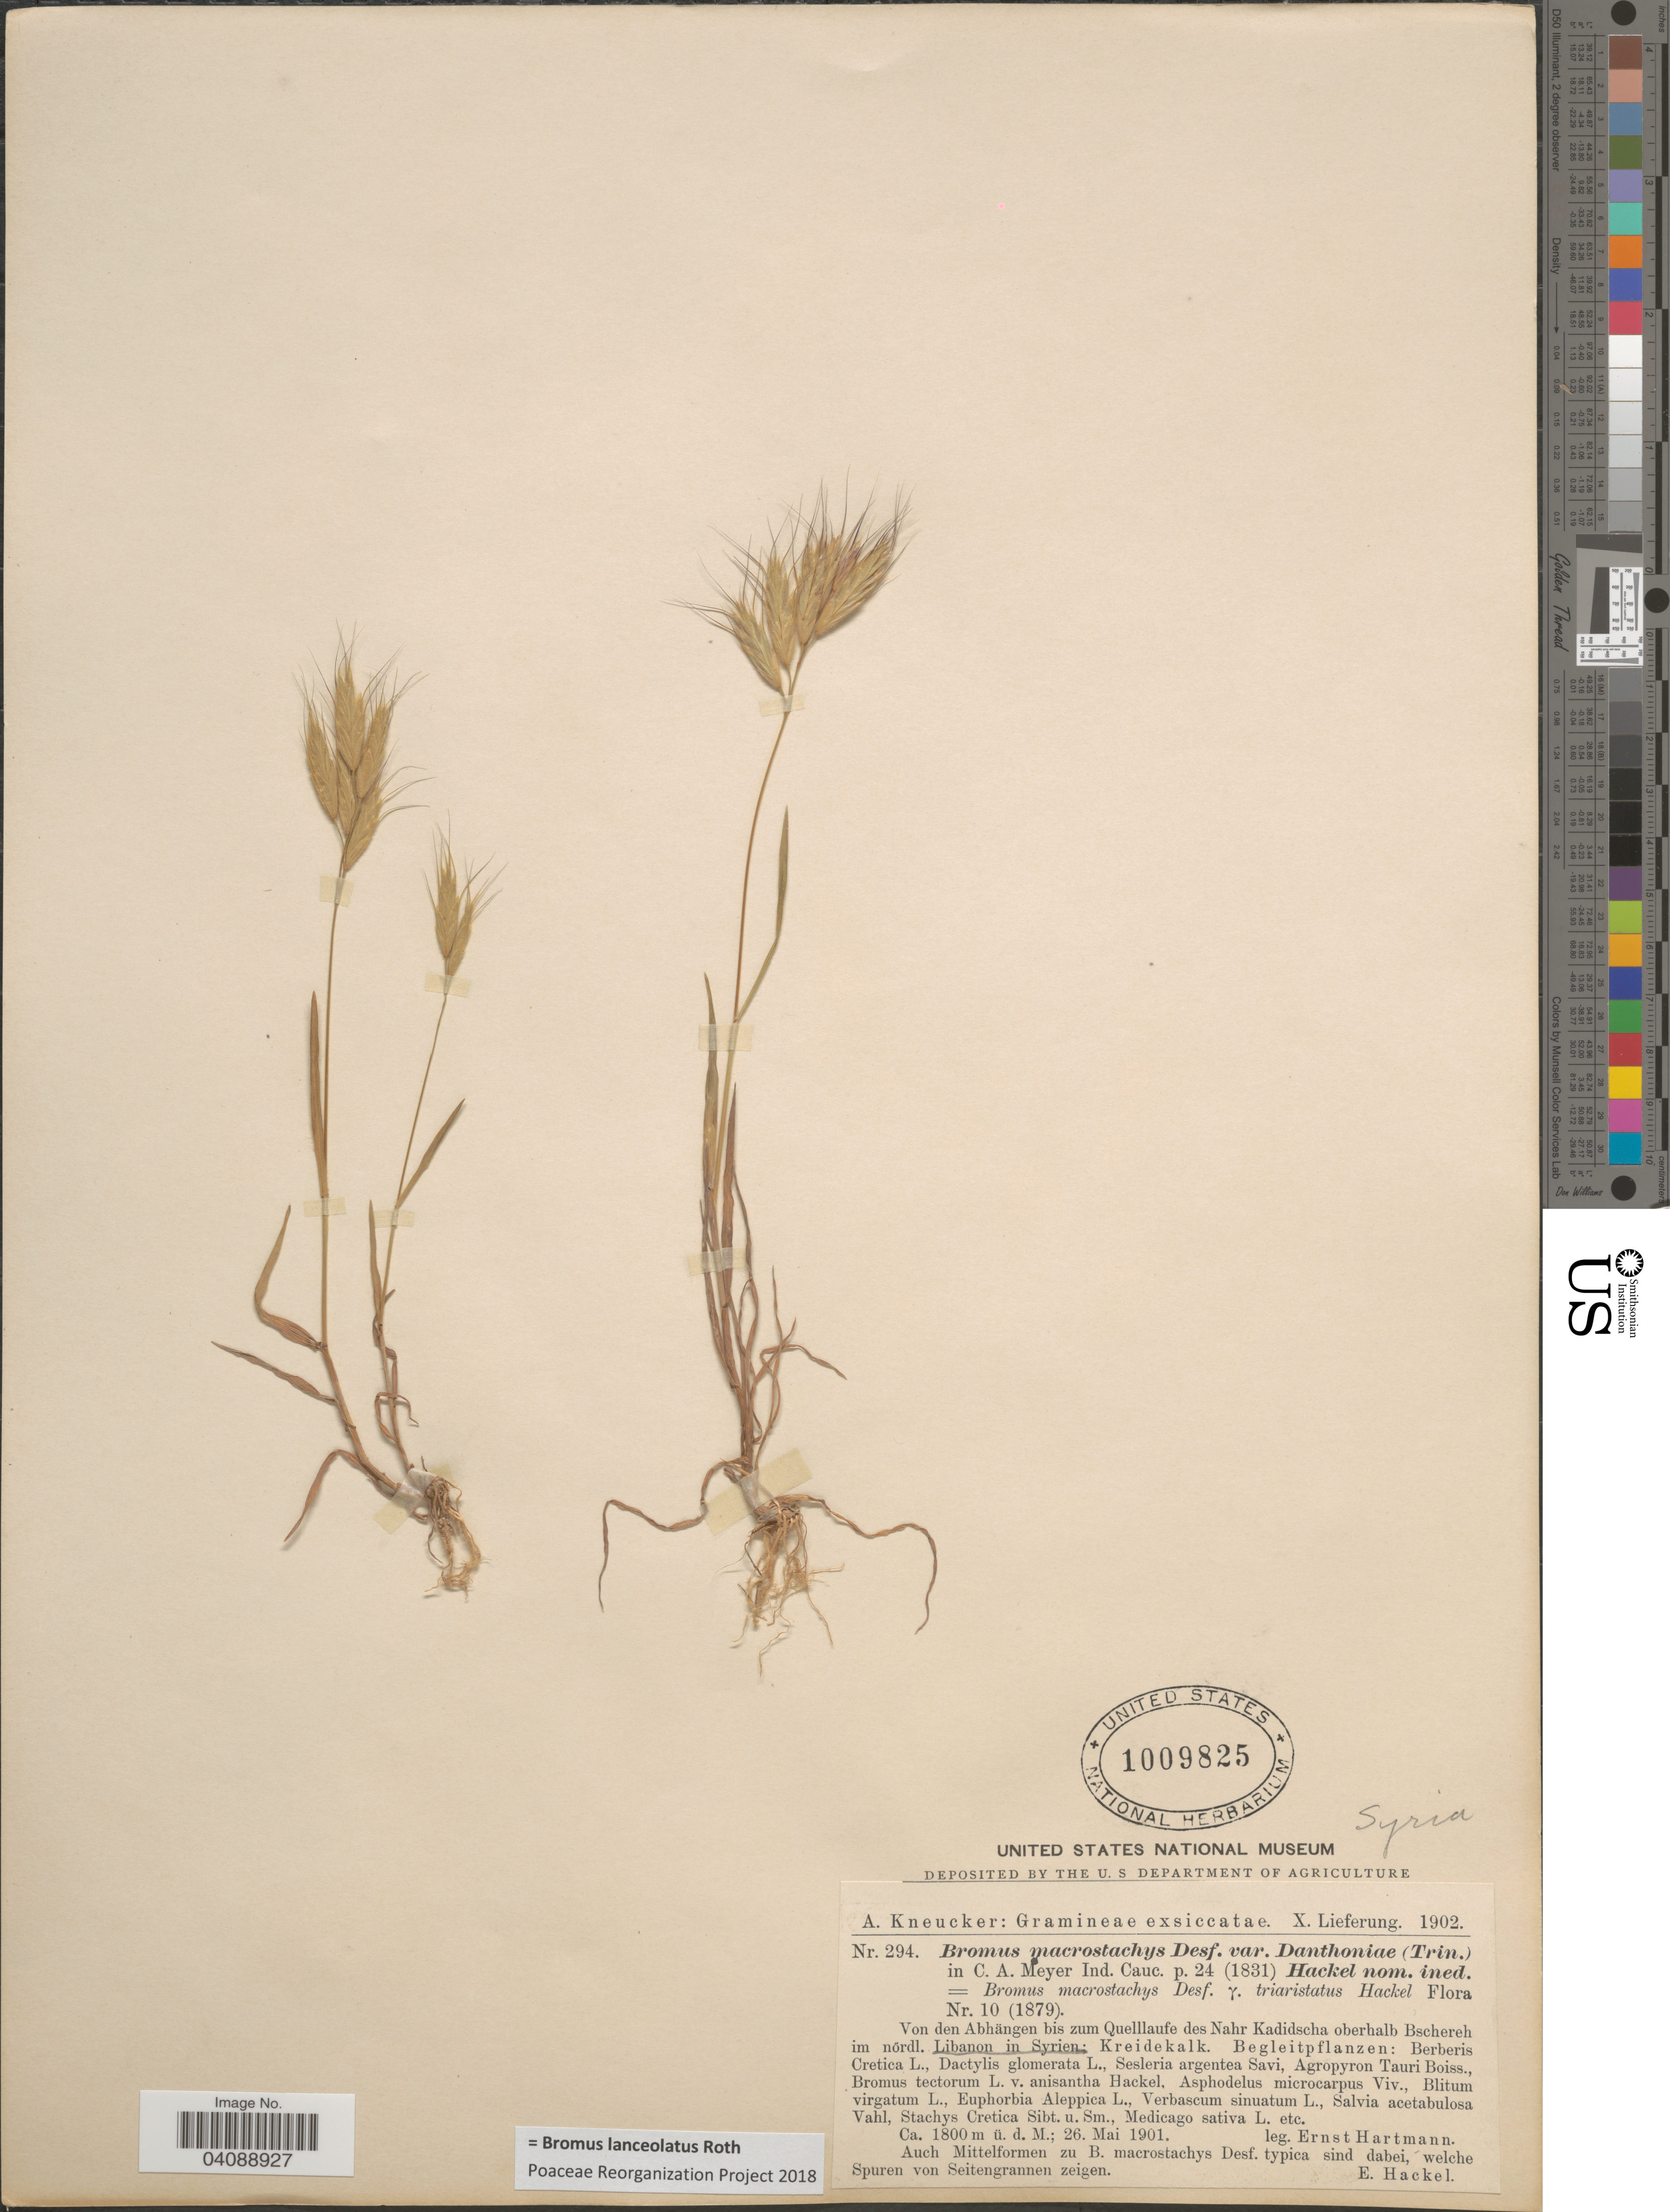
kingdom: Plantae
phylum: Tracheophyta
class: Liliopsida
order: Poales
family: Poaceae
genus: Bromus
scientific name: Bromus lanceolatus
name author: Roth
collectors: E. Hartmann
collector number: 294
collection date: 1901-05-26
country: Syria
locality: Von den Abhängen bis zum Quelllaufe des Nahr Kadidscha oberhalb Bschereh im nördl. Libanon in Syrien; Kreidekalk.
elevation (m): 1800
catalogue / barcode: US 1009825